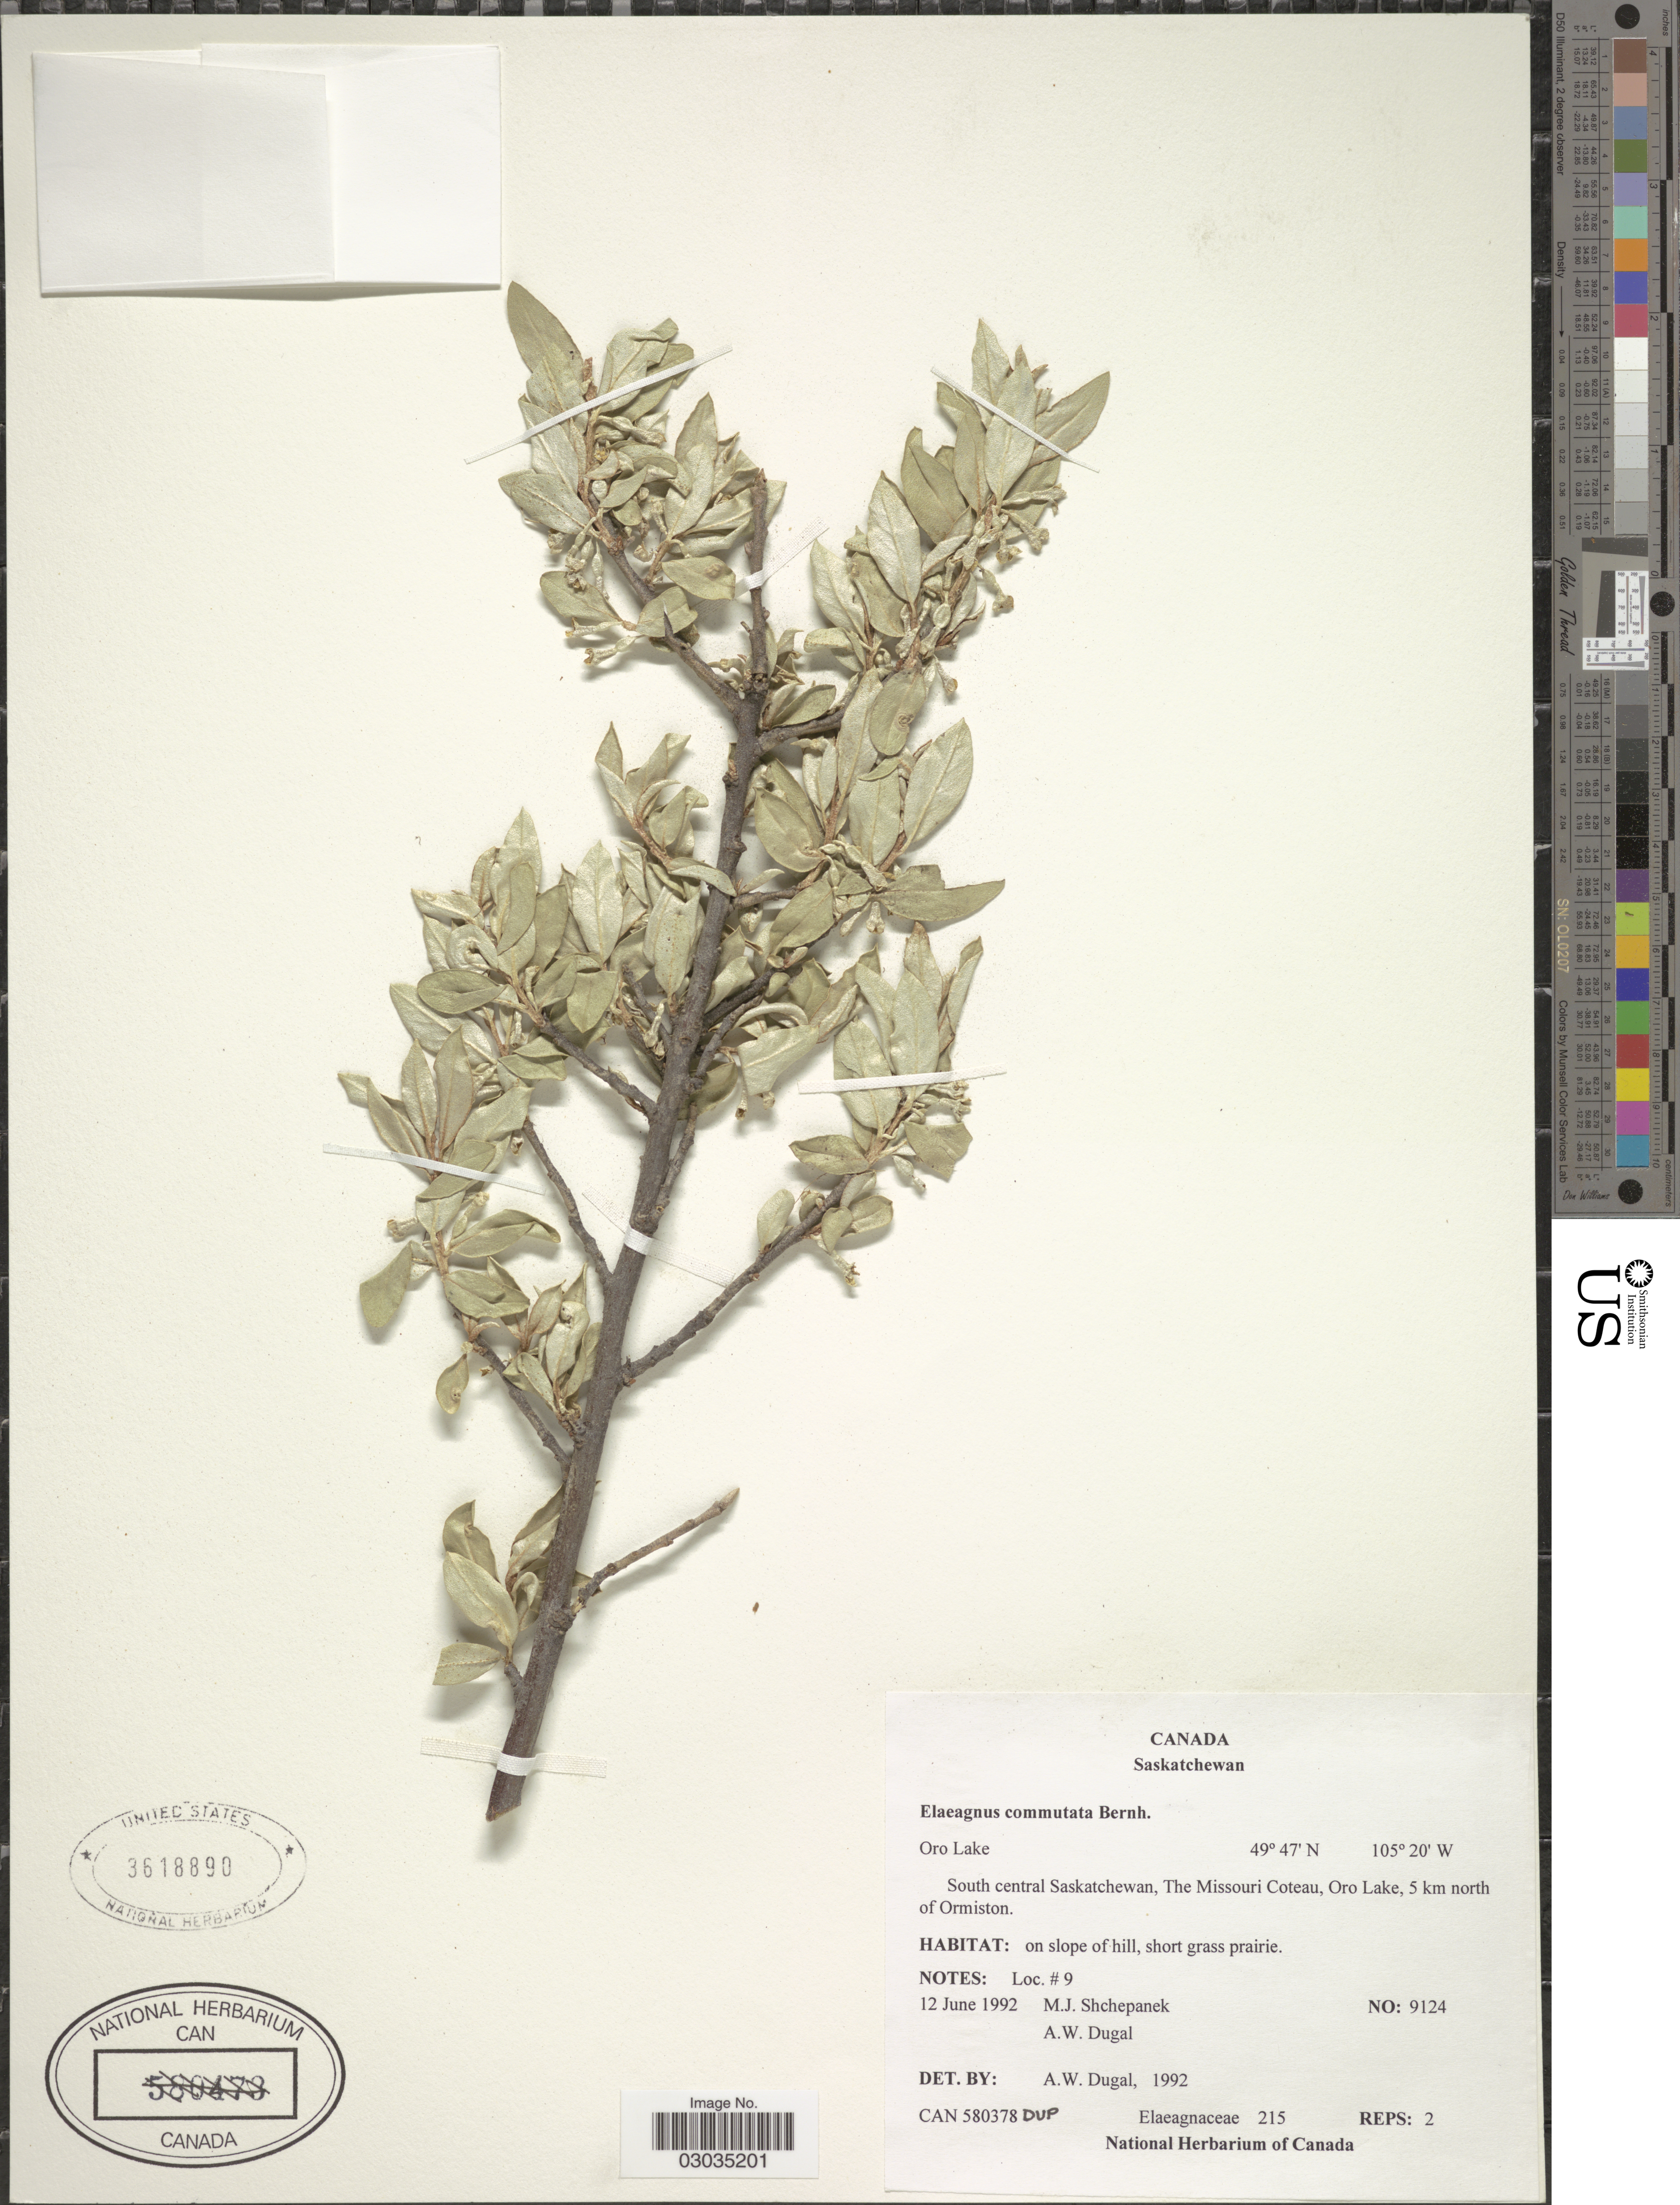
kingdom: Plantae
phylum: Tracheophyta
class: Magnoliopsida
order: Rosales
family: Elaeagnaceae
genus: Elaeagnus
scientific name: Elaeagnus commutata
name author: Bernh. ex Rydb.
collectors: M. Shchepanek & A. Dugal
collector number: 9124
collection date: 1992-06-12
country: Canada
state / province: Saskatchewan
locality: Oro Lake, South central Saskatchewan, The Missouri Coteau, Oro Lake, 5 km north of Ormiston.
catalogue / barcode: US 3618890